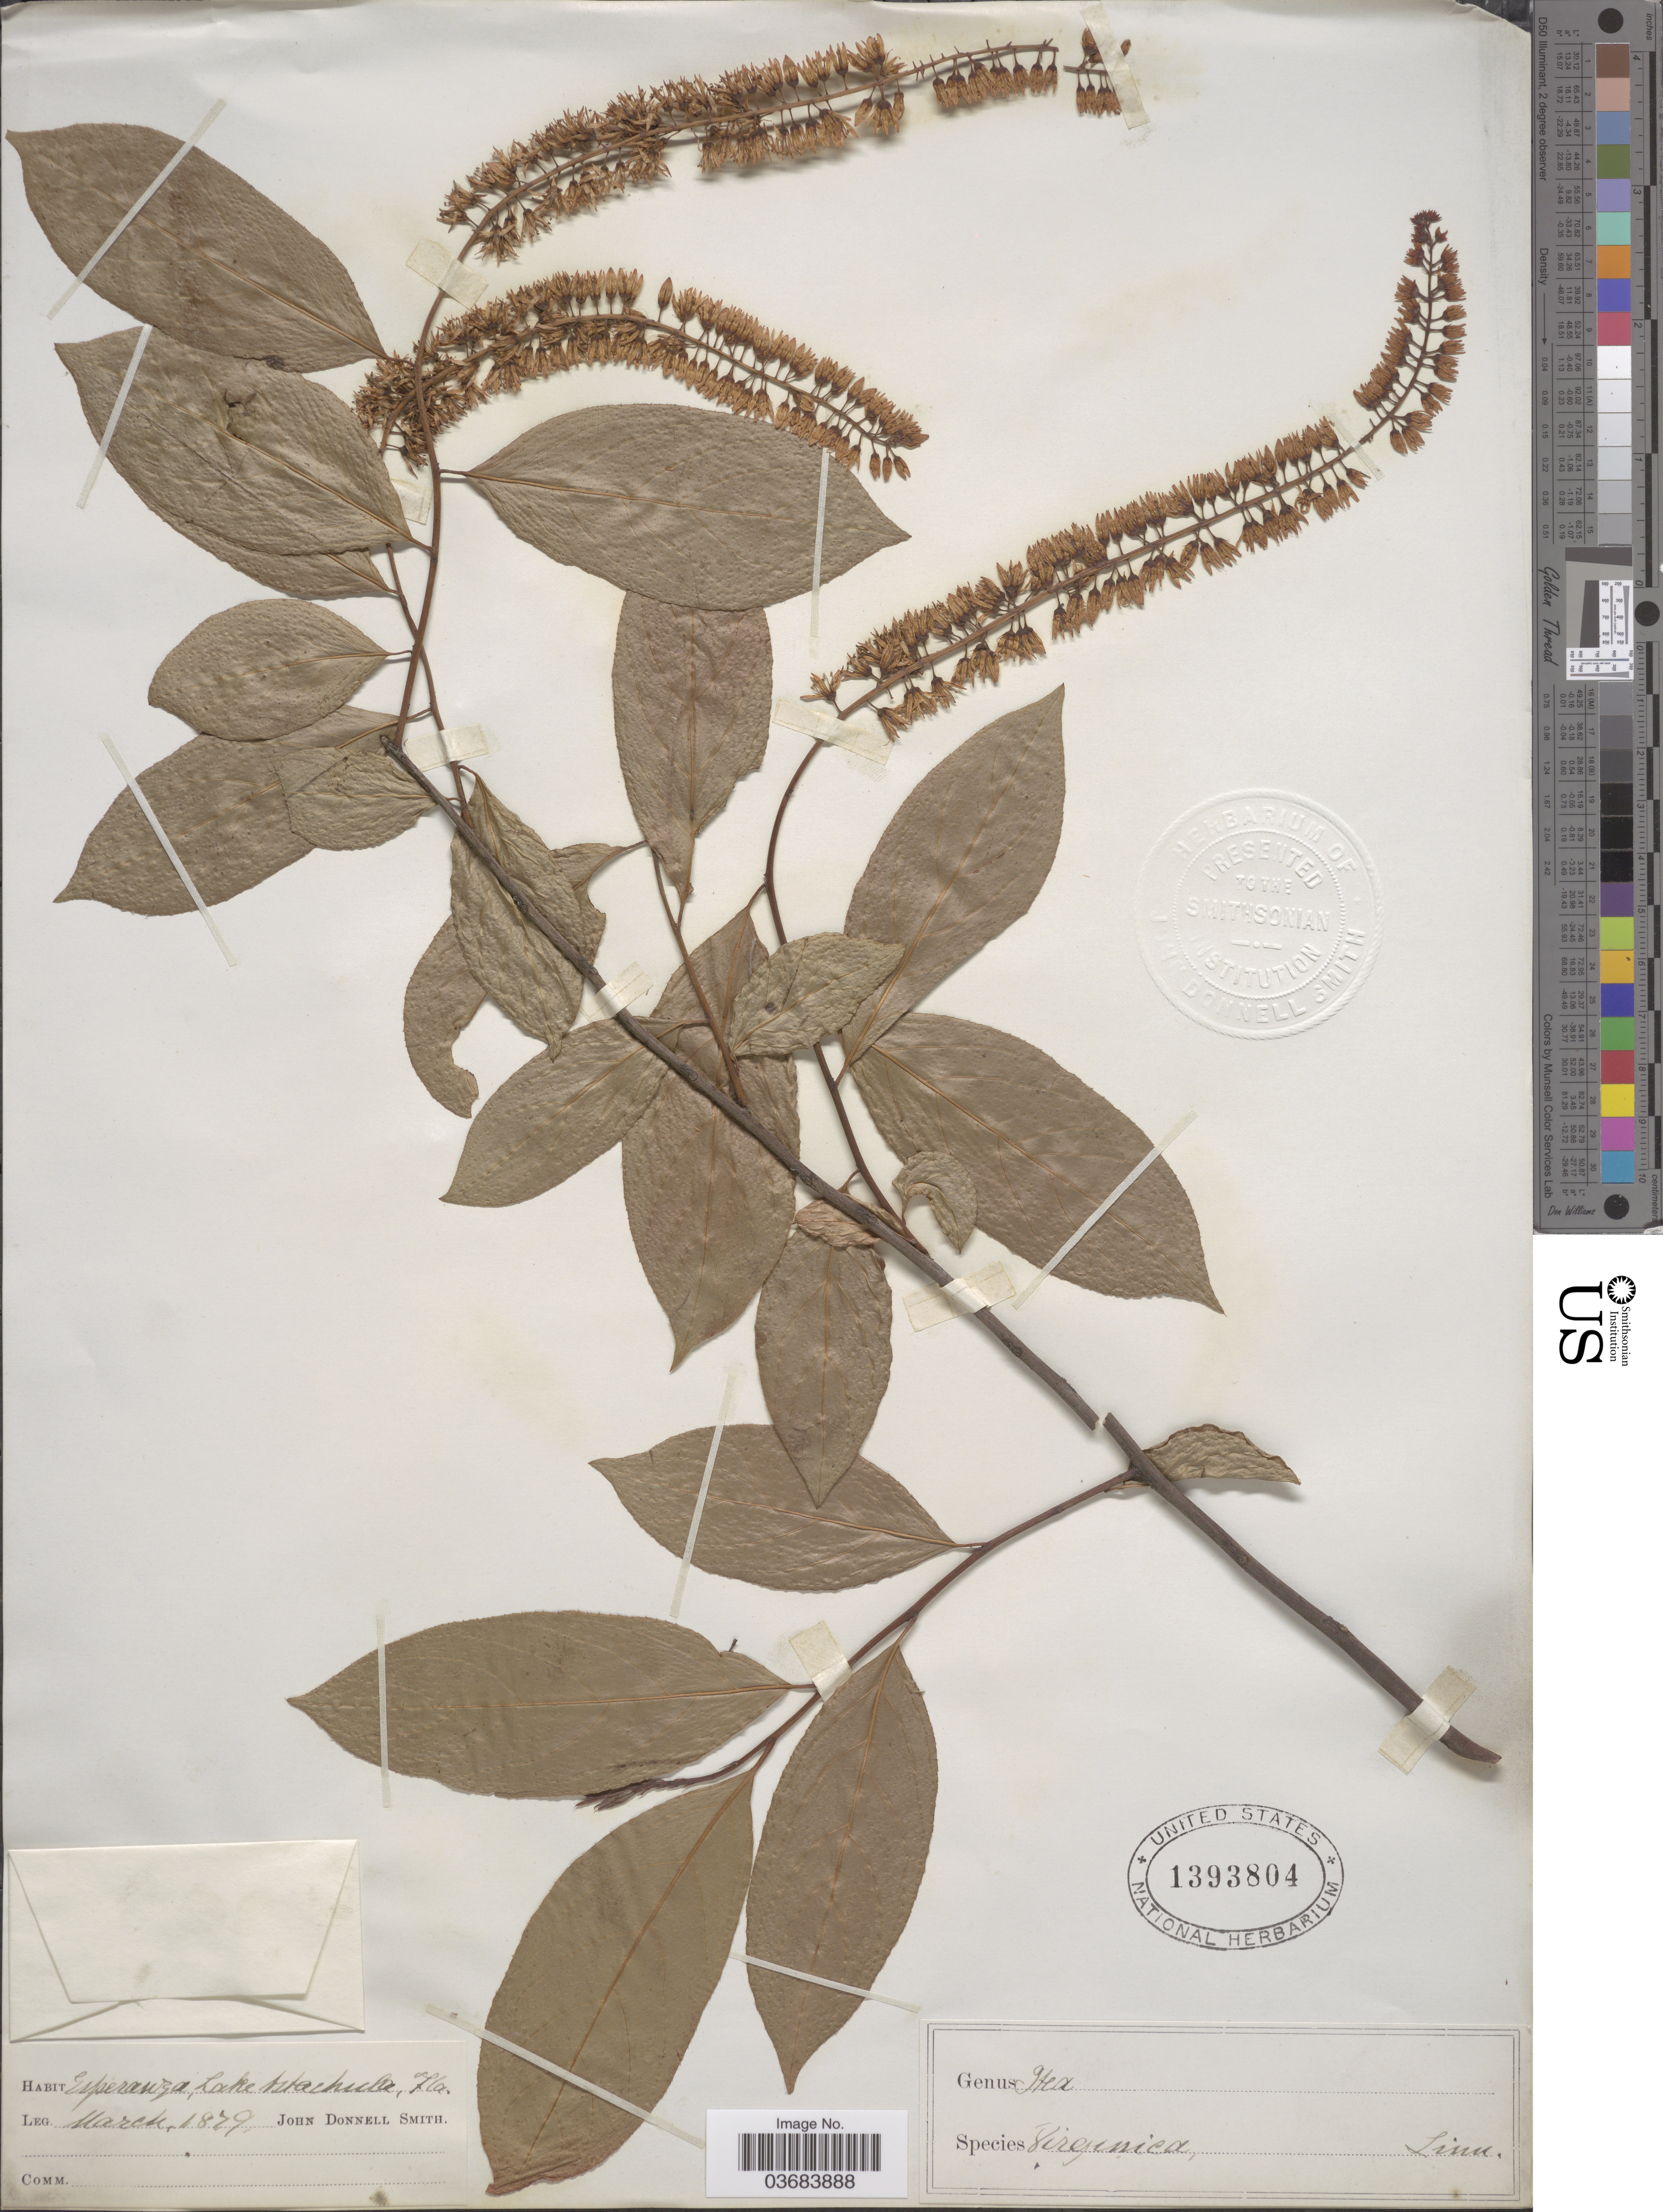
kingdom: Plantae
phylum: Tracheophyta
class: Magnoliopsida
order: Saxifragales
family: Iteaceae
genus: Itea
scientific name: Itea virginica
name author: L.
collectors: J. Donnell Smith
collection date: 1879-03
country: United States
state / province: Florida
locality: Esperanza. Lake Astachula.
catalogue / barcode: US 1393804